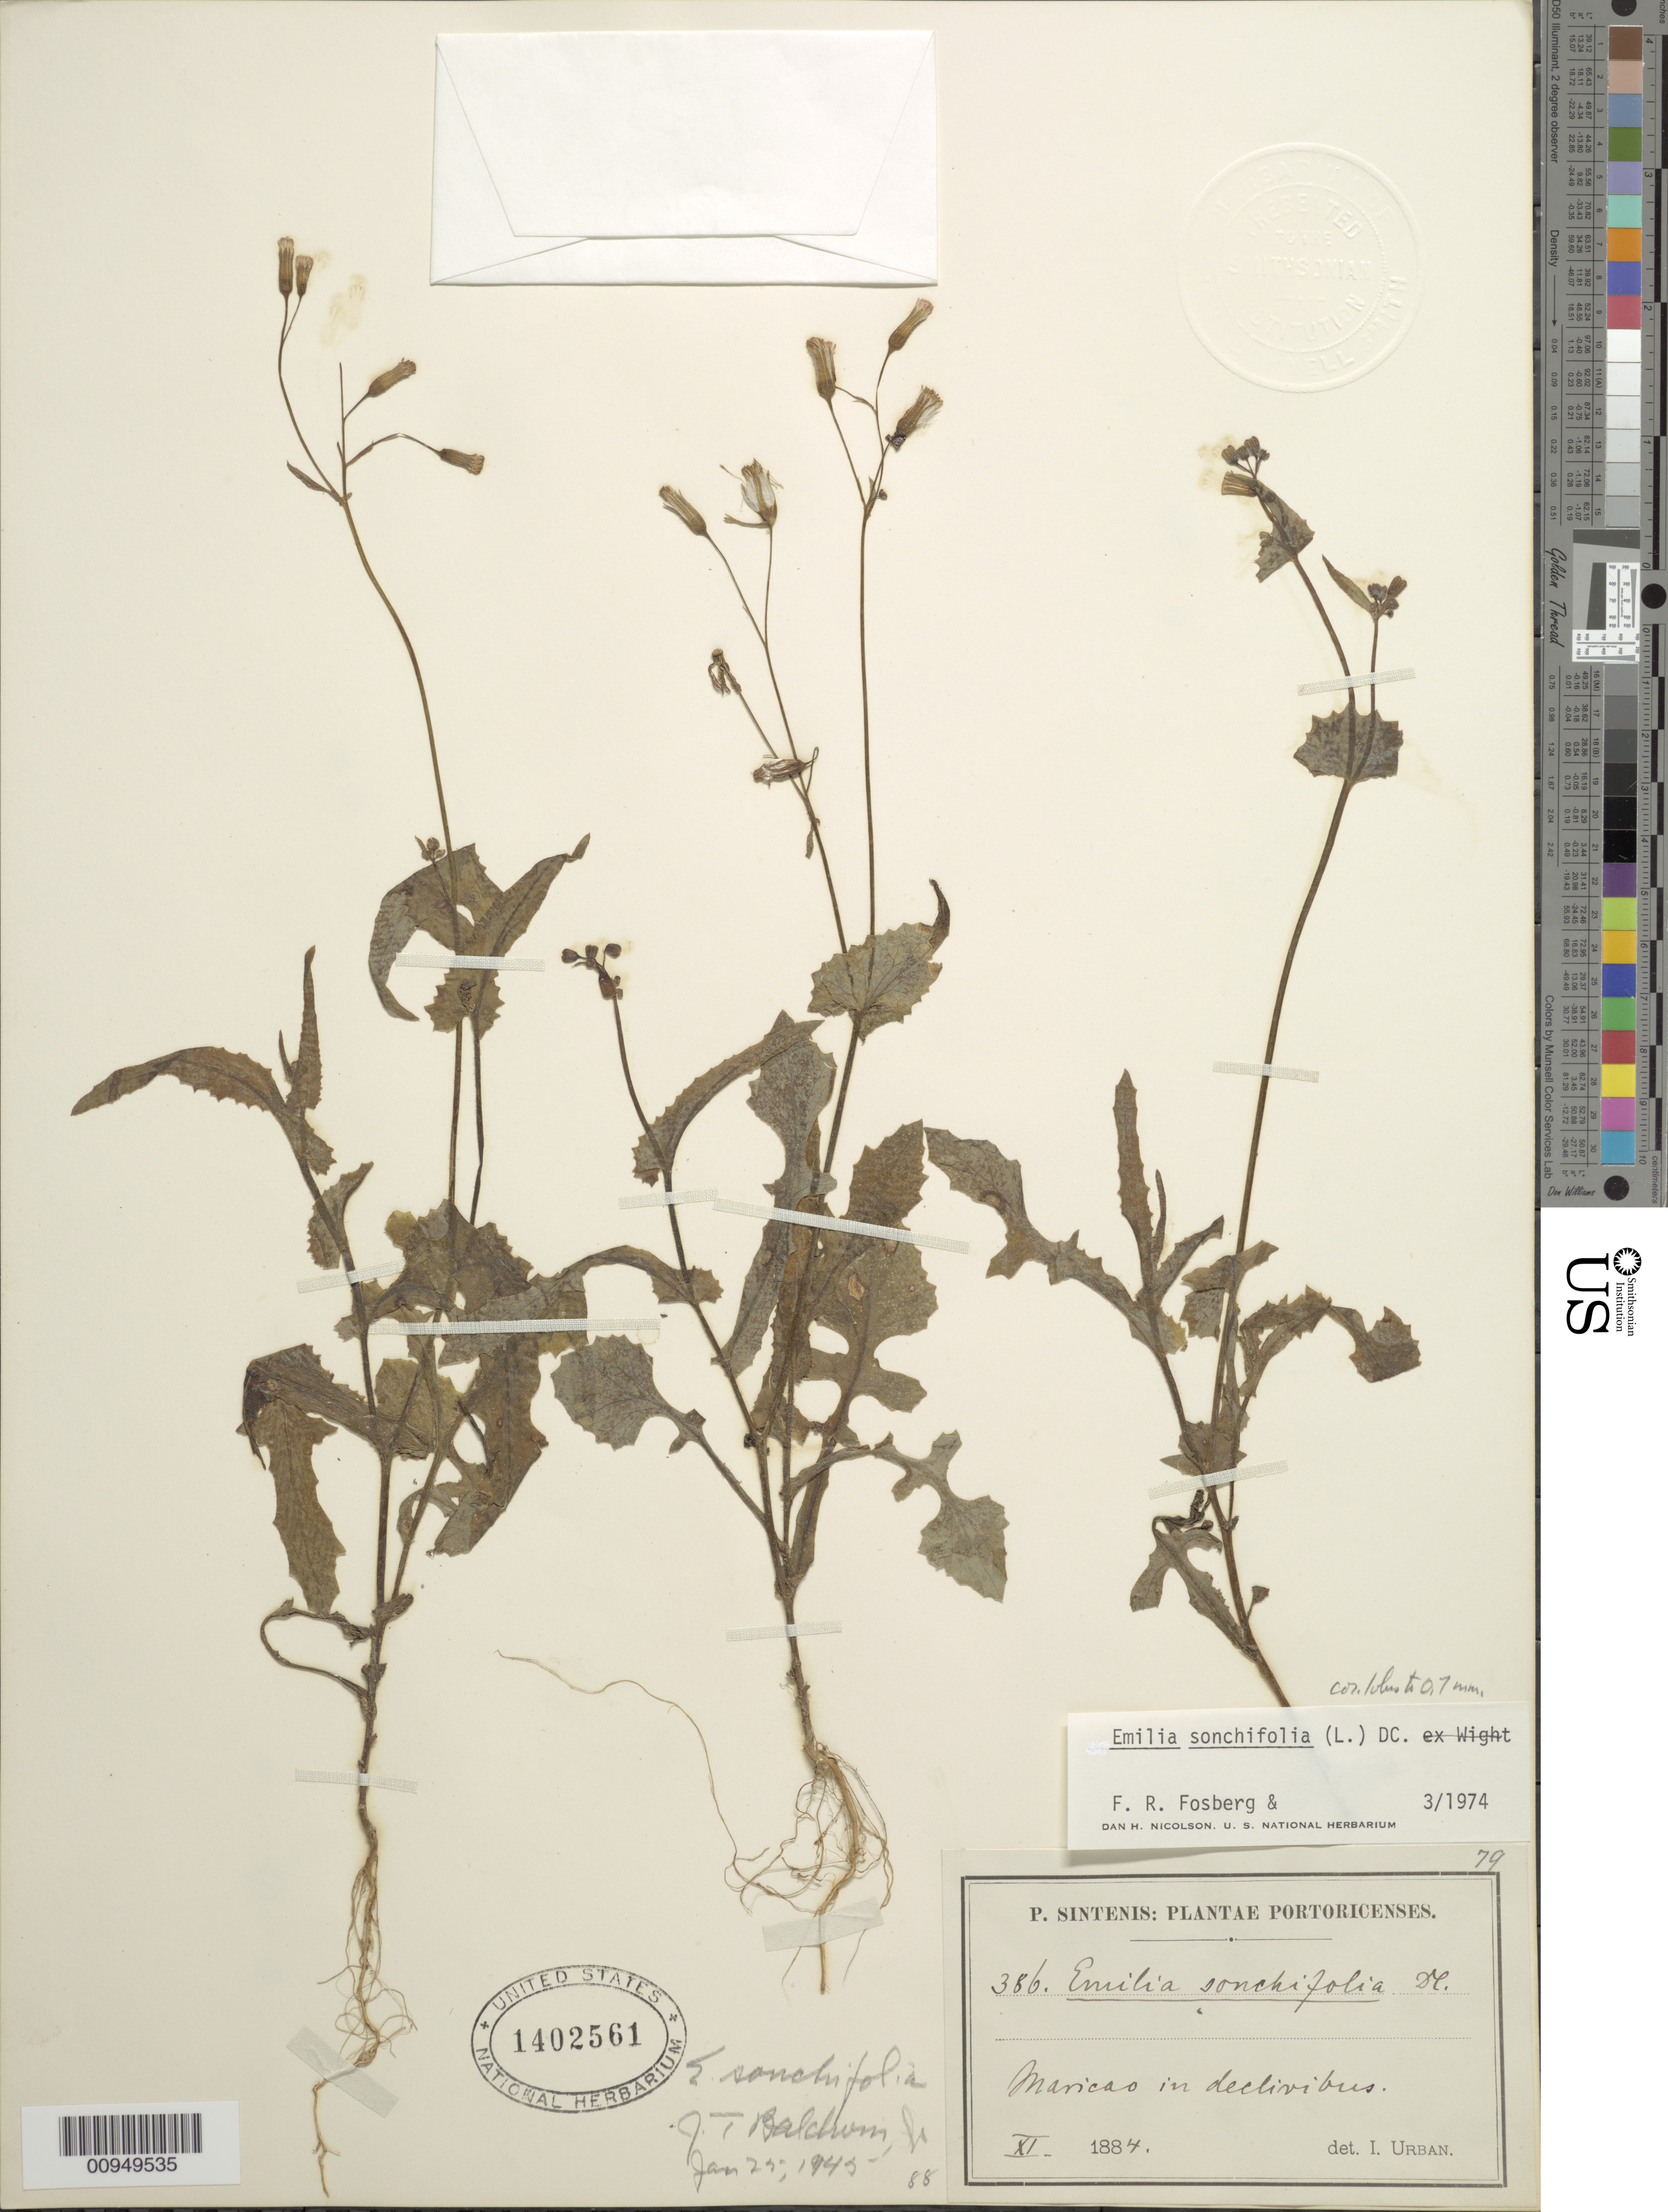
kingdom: Plantae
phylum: Tracheophyta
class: Magnoliopsida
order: Asterales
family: Asteraceae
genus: Emilia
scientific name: Emilia sonchifolia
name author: (L.) DC.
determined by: Fosberg, F. R.; Nicolson, D. H.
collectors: P. Sintenis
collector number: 386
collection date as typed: Nov 1884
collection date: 1884-11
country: Puerto Rico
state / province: Maricao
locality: Maricao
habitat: In "declivibus"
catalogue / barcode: US 1402561